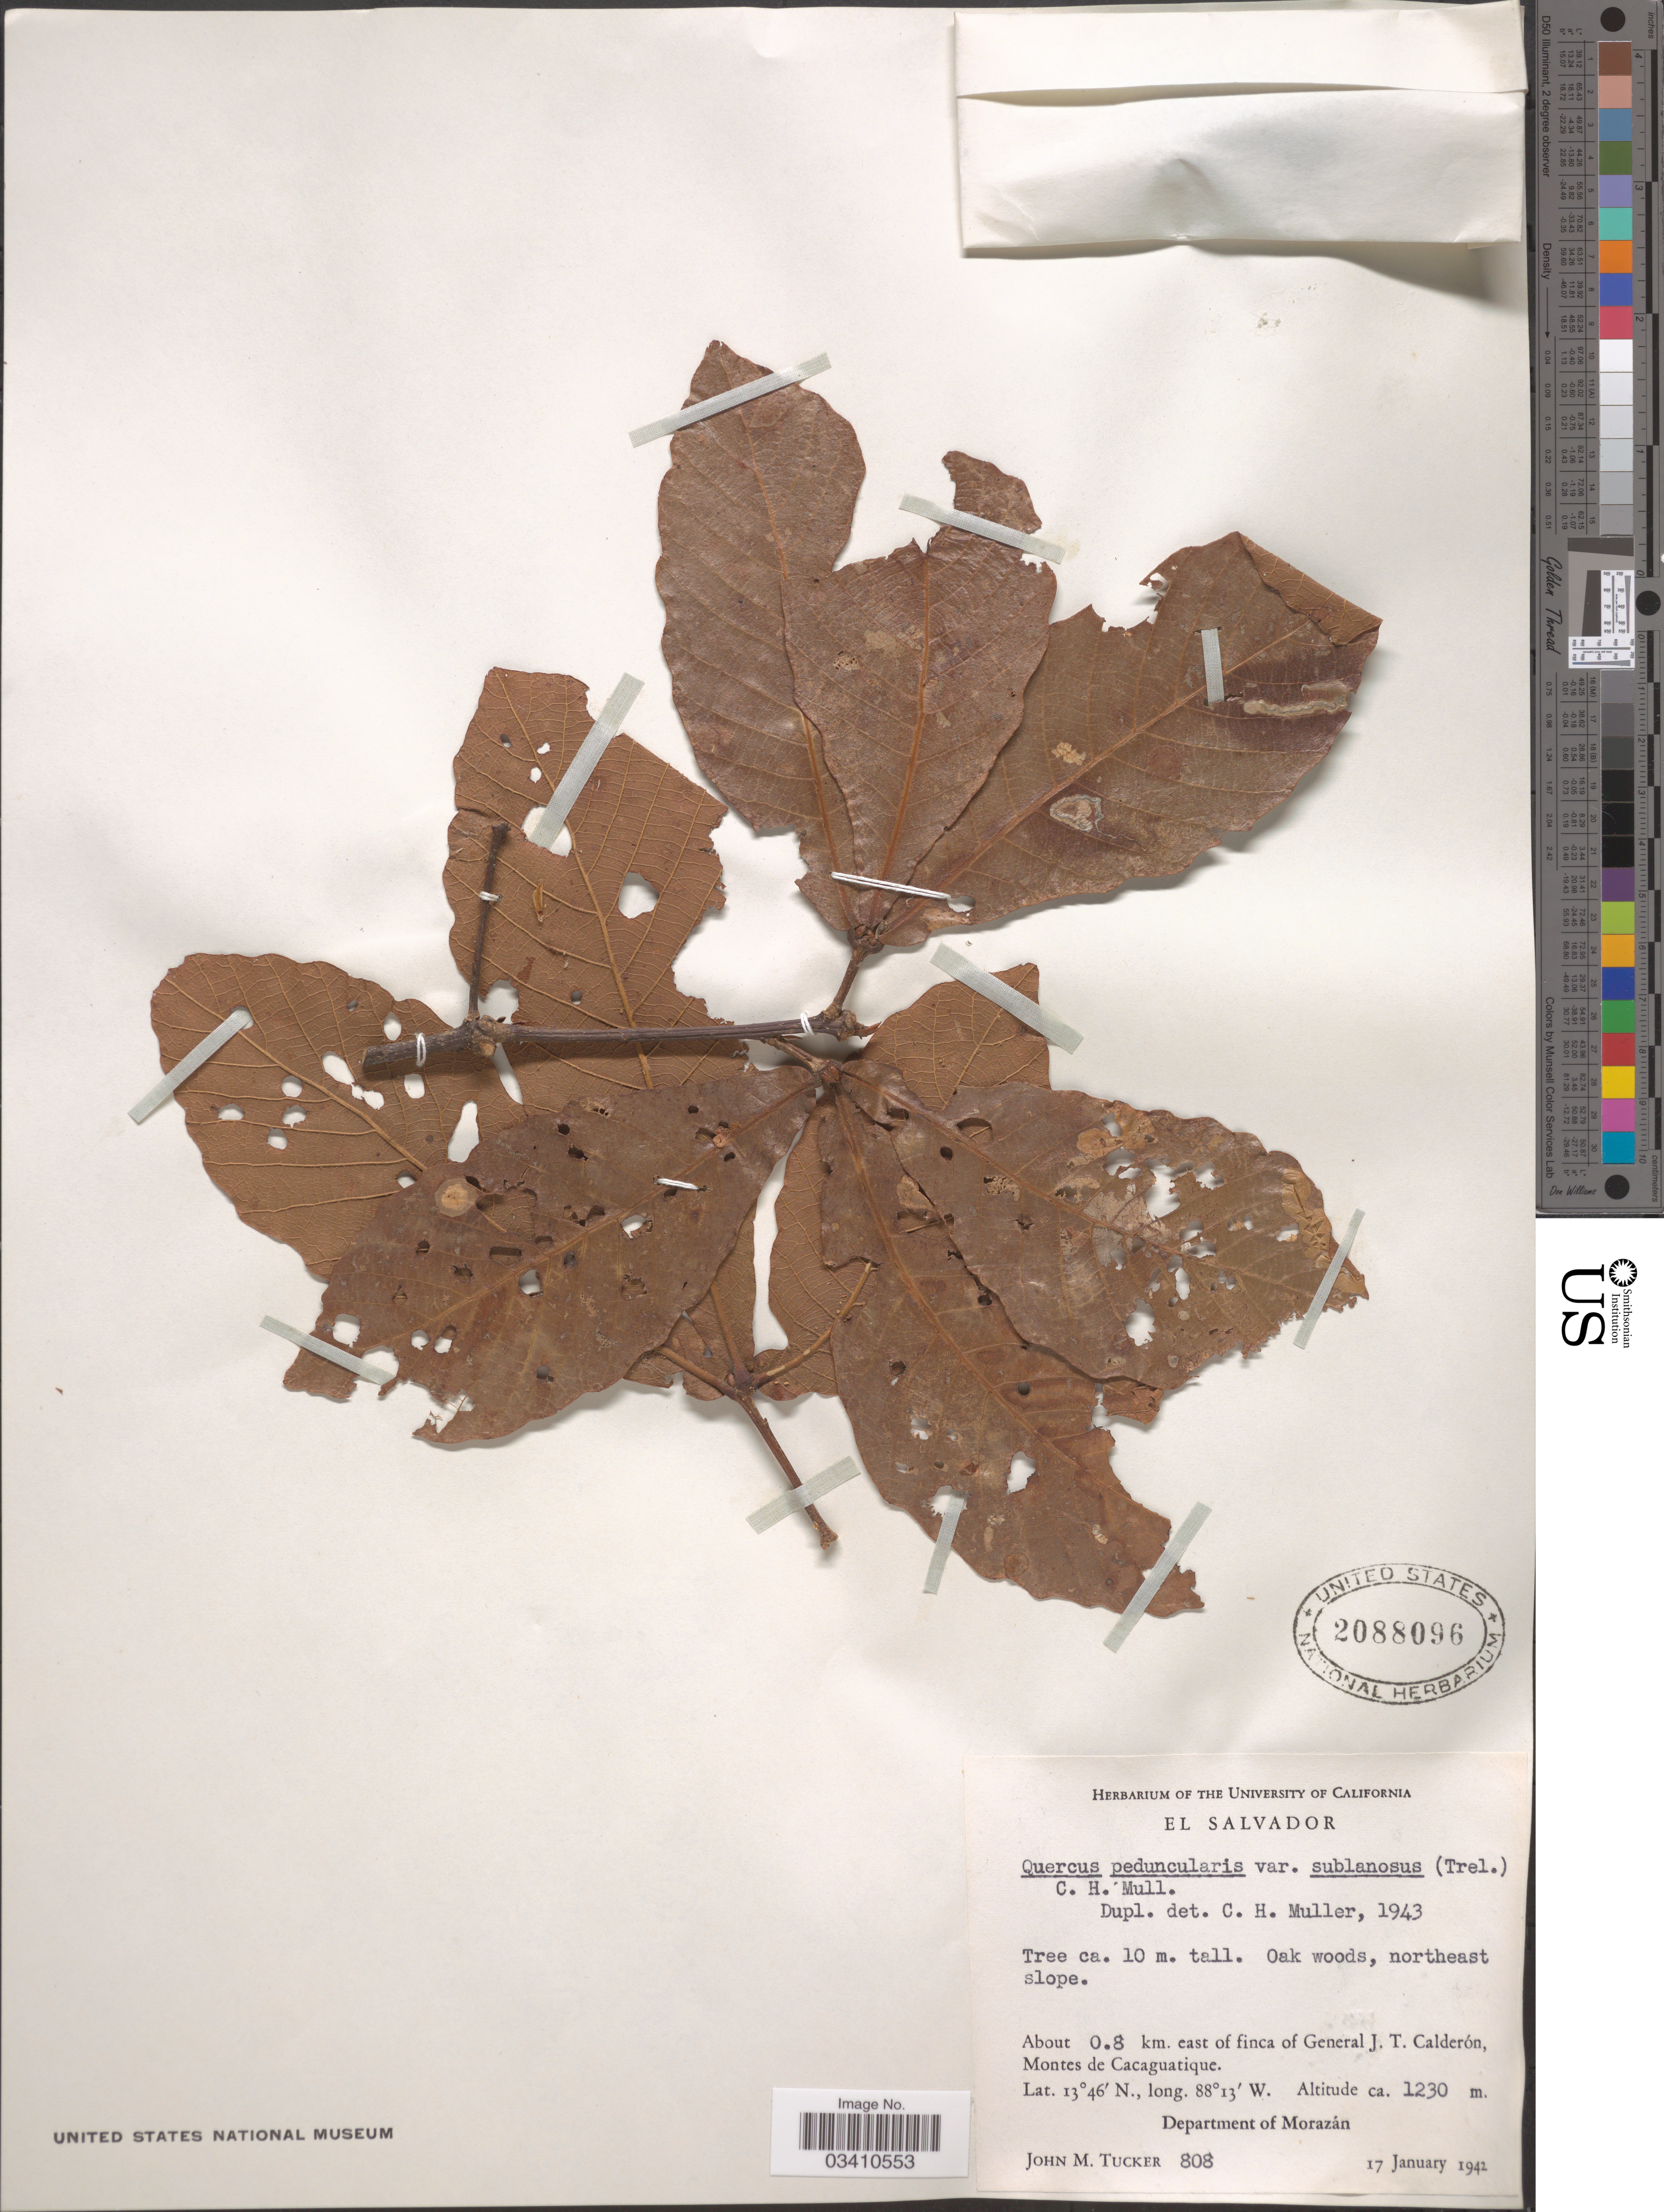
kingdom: Plantae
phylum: Tracheophyta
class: Magnoliopsida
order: Fagales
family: Fagaceae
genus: Quercus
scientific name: Quercus peduncularis var. sublanosa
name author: (Trel.) C.H. Müll.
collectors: J. M. Tucker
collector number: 808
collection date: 1942-01-17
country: El Salvador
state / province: Morazan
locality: About 0.8 km. east of finca of General J. T. Calderón, Montes de Cacaguatique. Department of Morazán.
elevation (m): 1230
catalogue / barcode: US 2088096